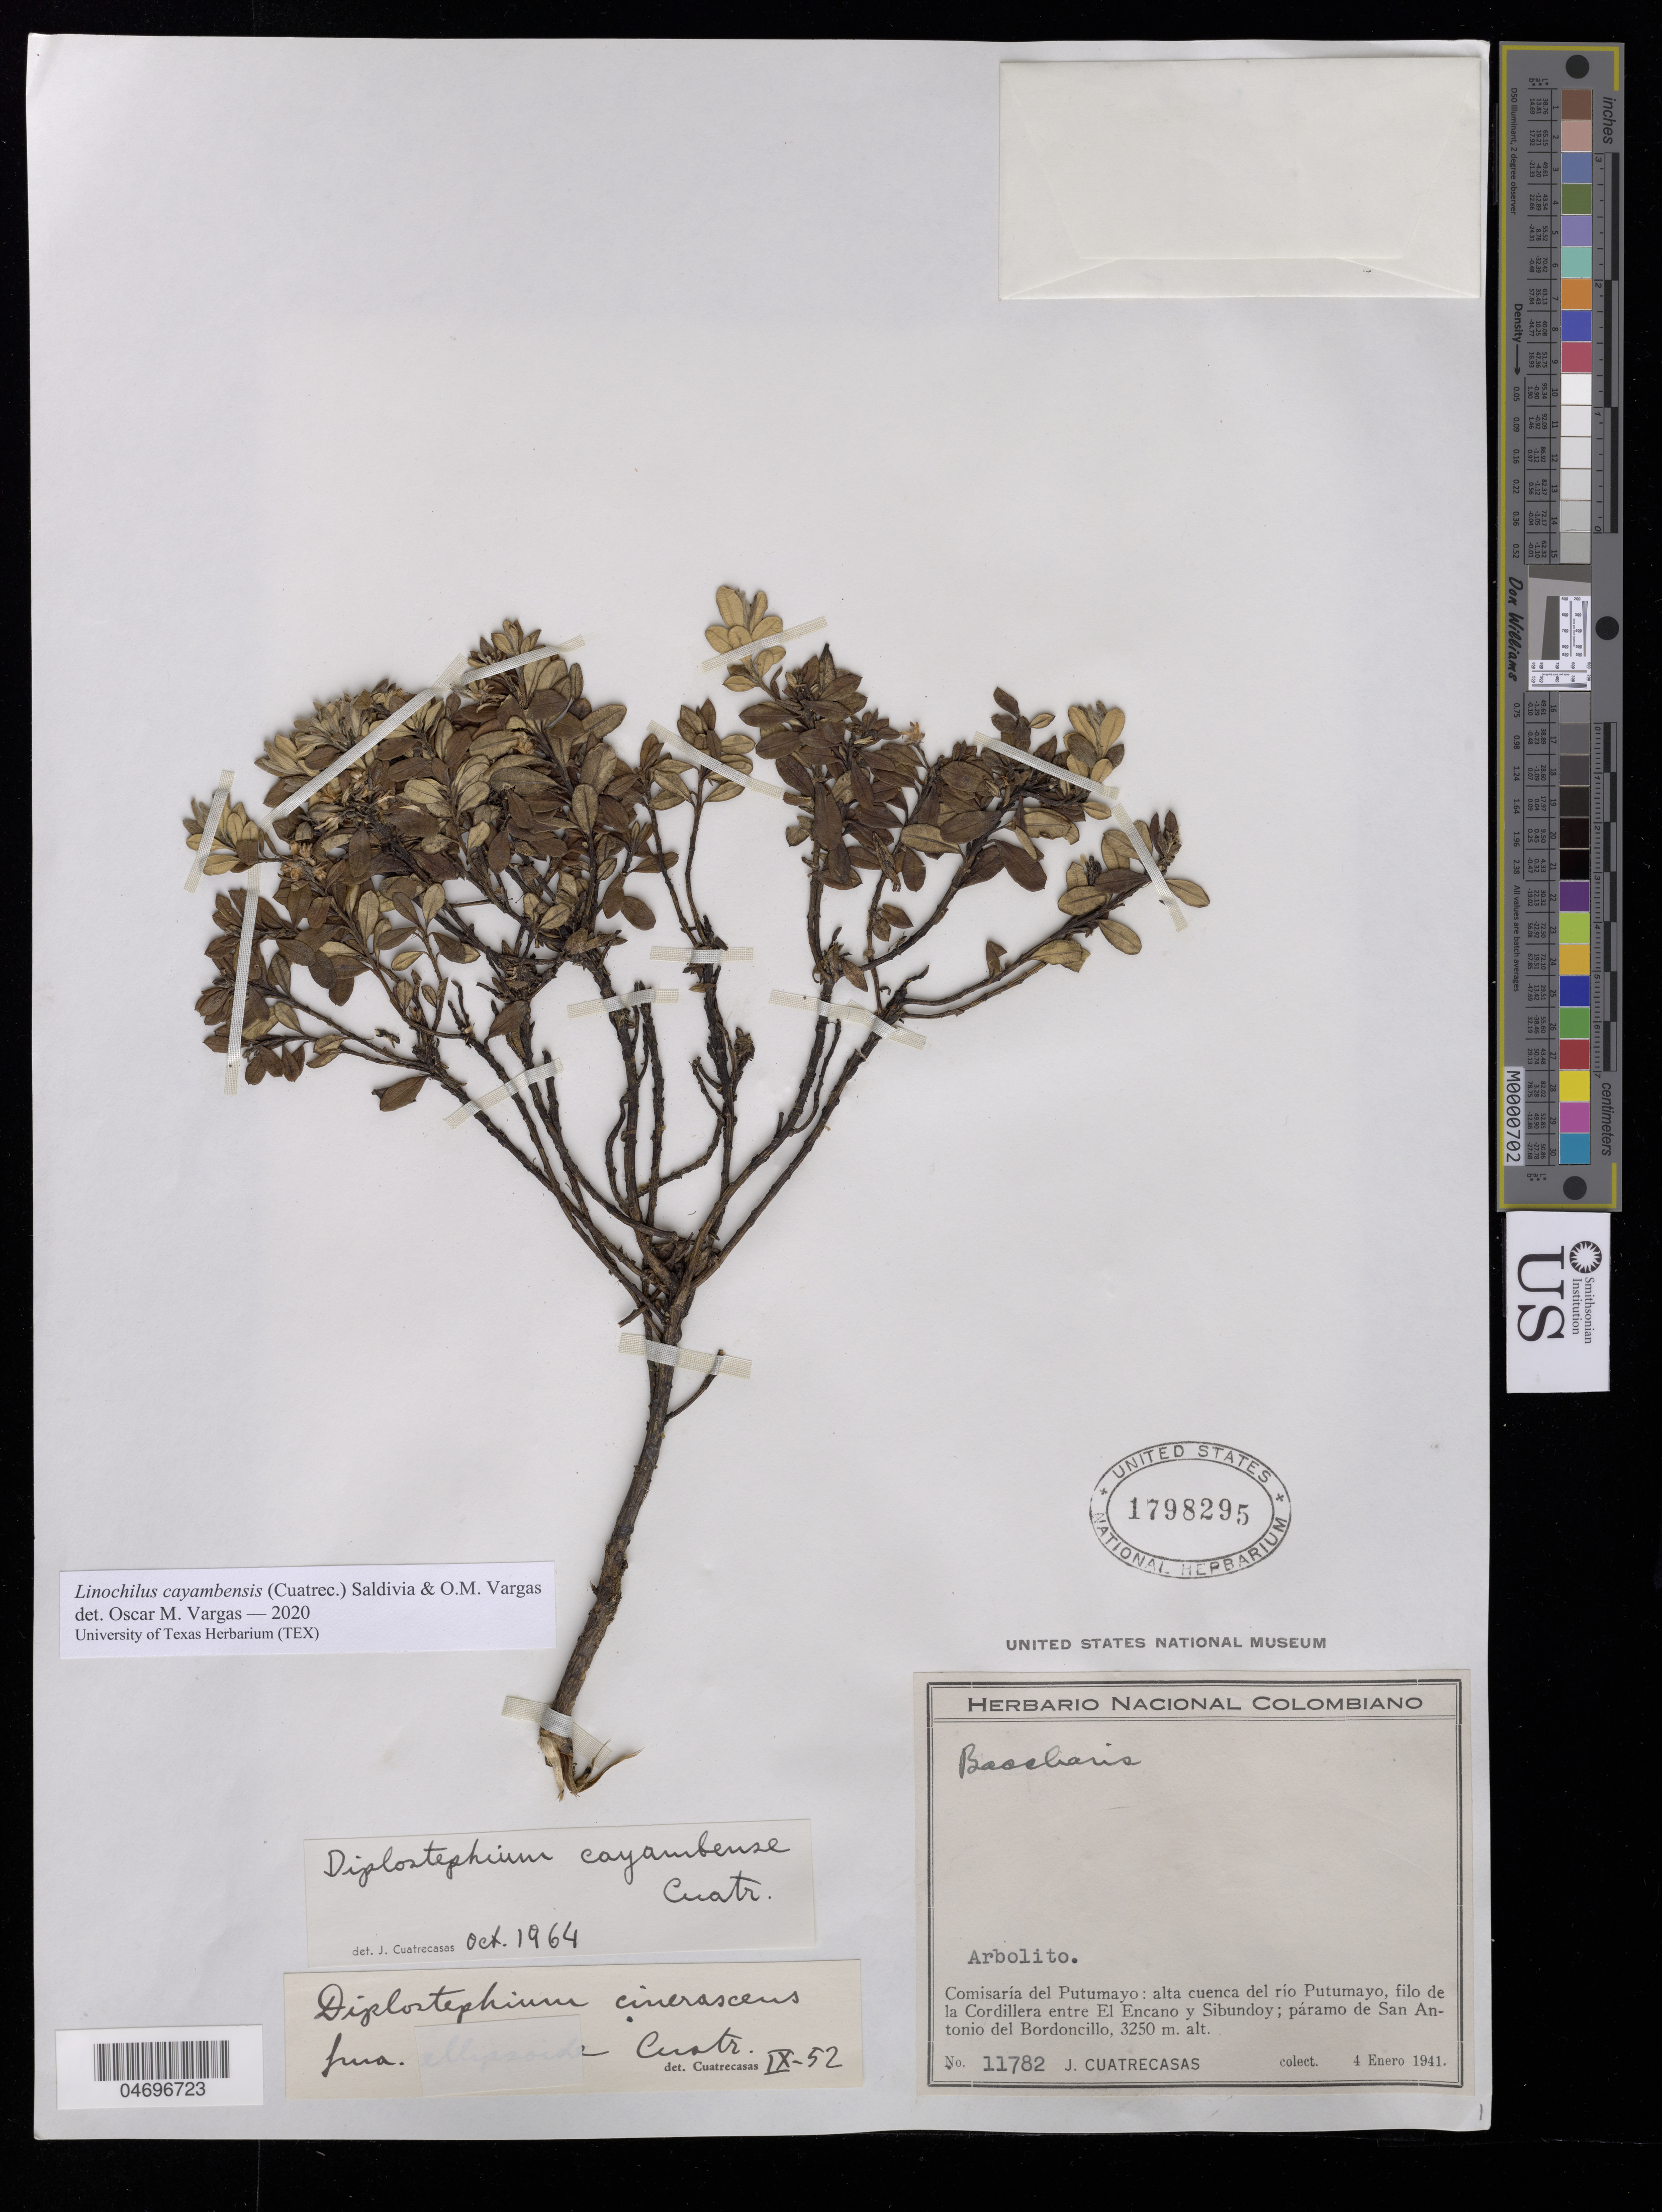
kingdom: Plantae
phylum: Tracheophyta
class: Magnoliopsida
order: Asterales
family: Asteraceae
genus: Linochilus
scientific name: Linochilus cayambensis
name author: (Cuatrec.) Saldivia & O.M. Vargas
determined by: Vargas, Oscar M.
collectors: J. Cuatrecasas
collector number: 11782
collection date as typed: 04 Jan 1941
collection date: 1941-01-04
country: Colombia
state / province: Putumayo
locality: Between El Encaño and Sibundoy, San Antonio del Bordoncillo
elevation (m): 3250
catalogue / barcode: US 1798295